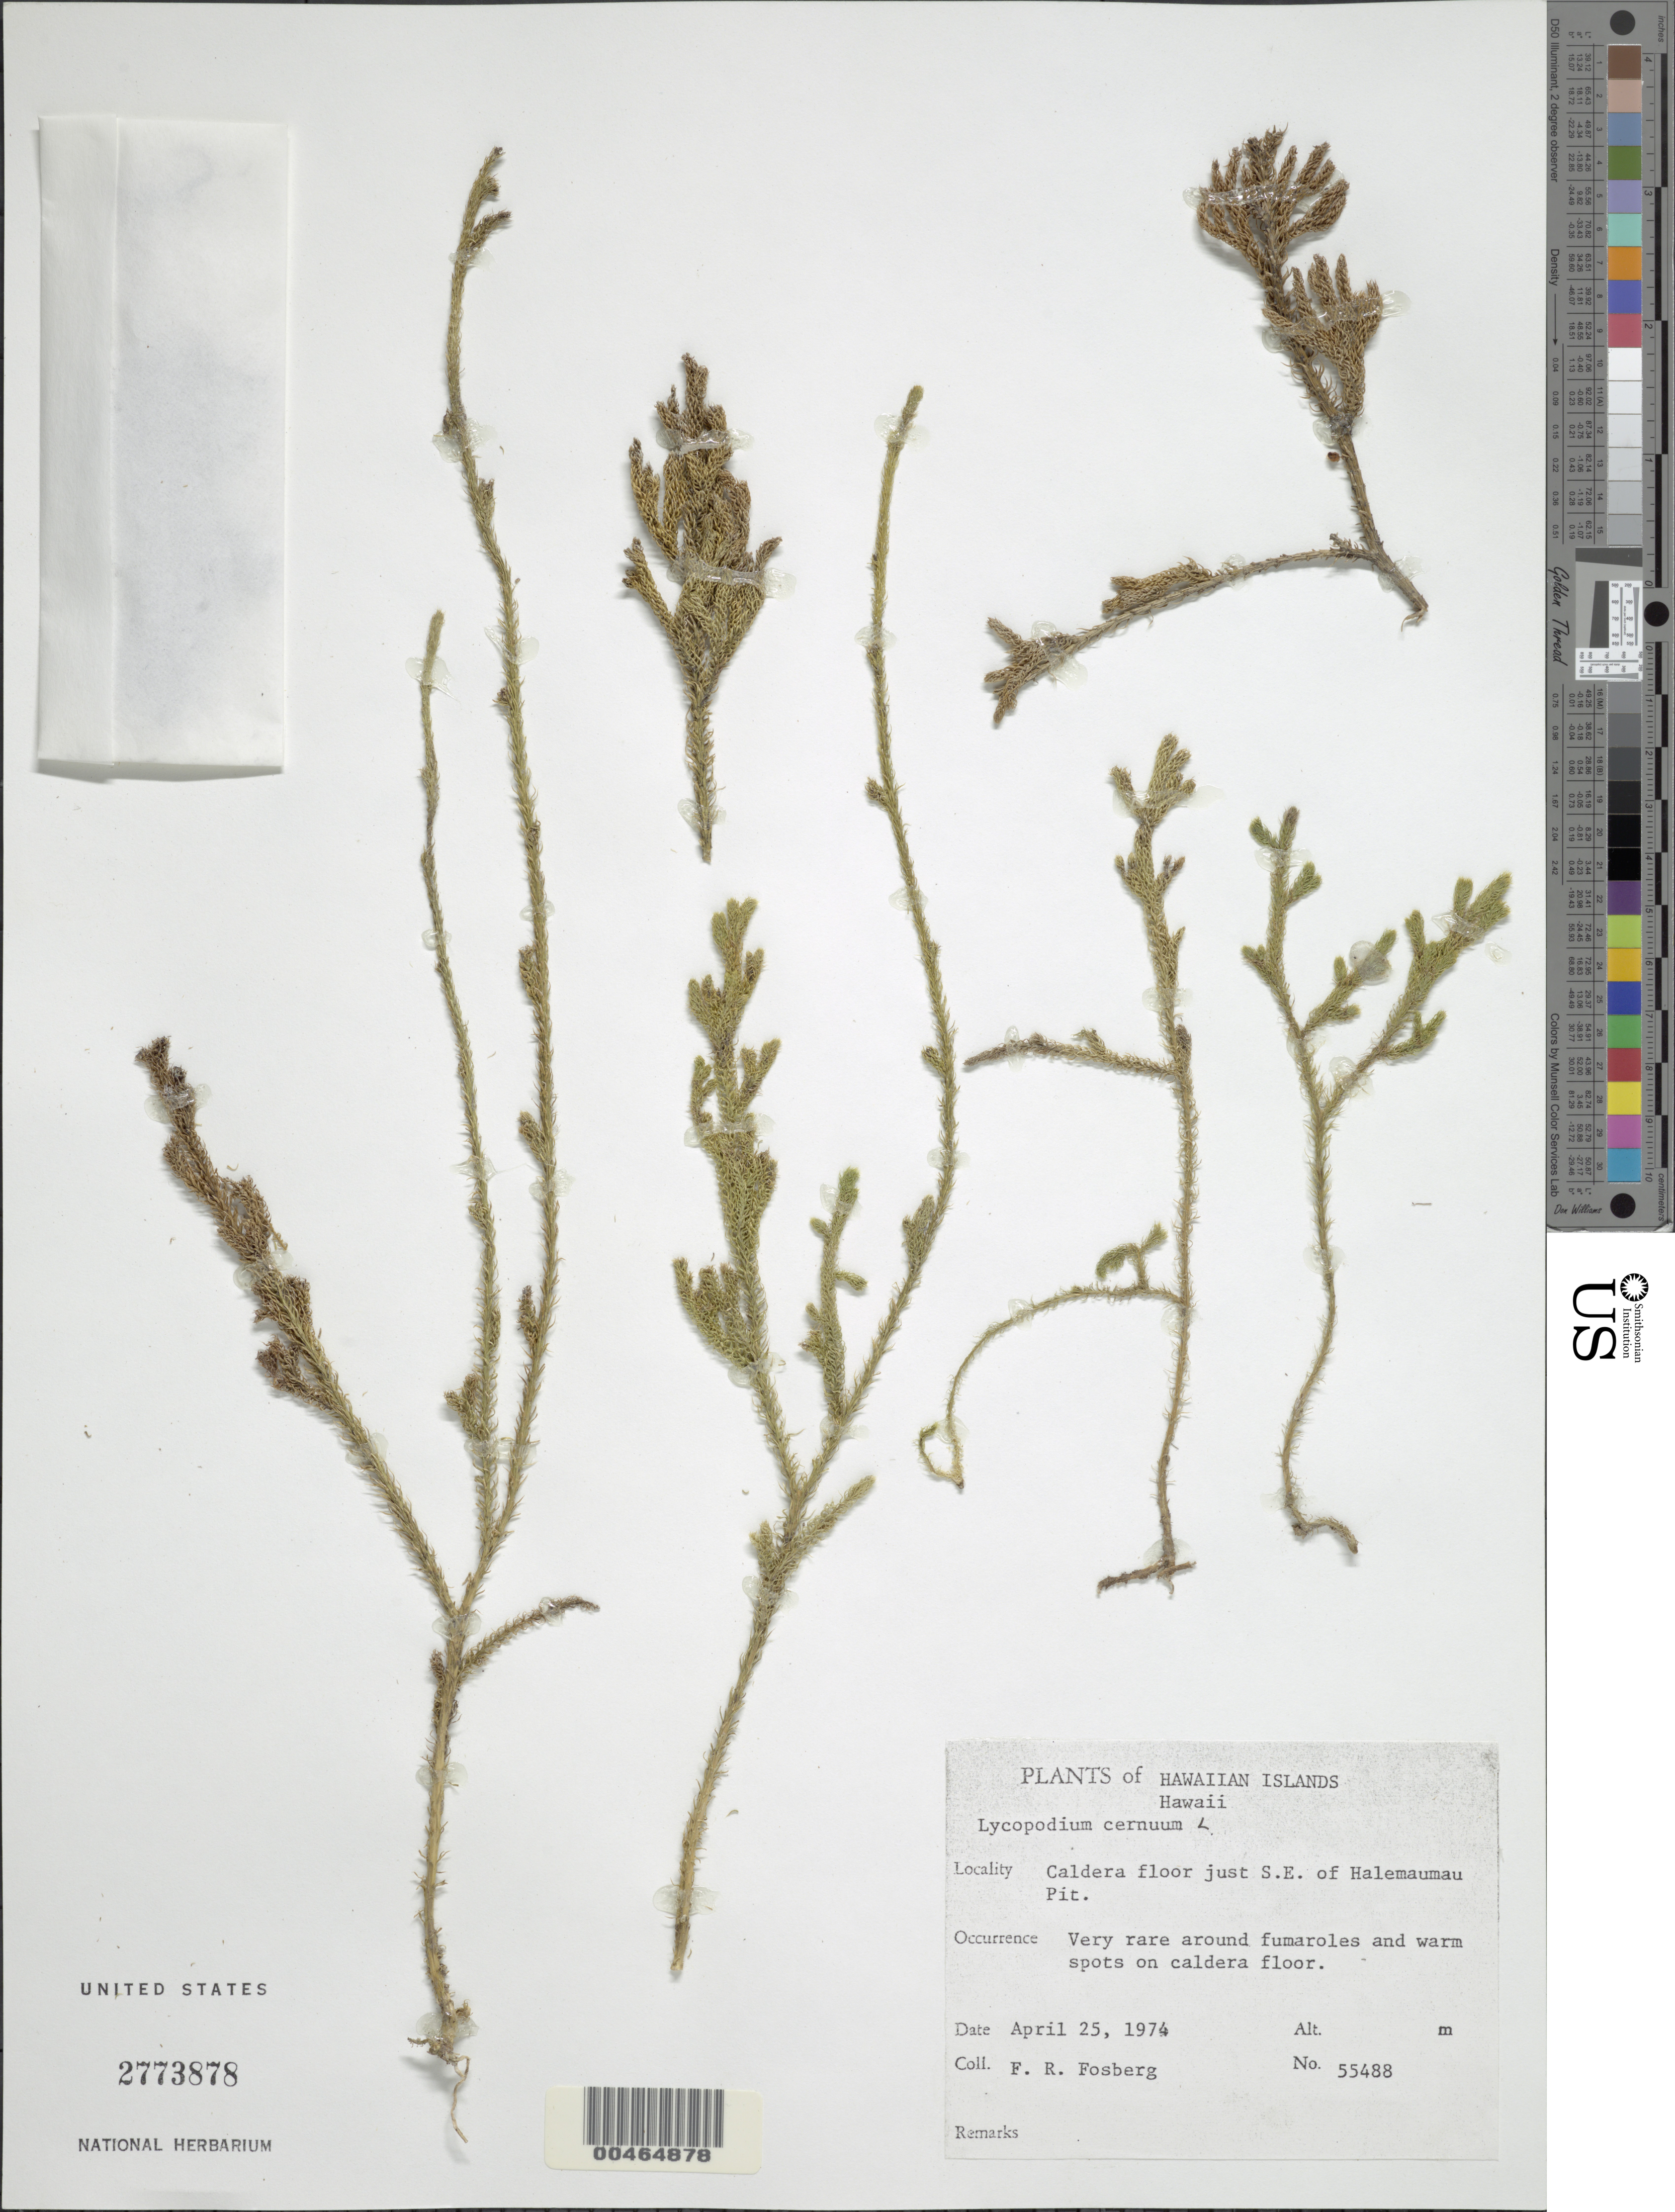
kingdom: Plantae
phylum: Tracheophyta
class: Lycopodiopsida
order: Lycopodiales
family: Lycopodiaceae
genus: Palhinhaea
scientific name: Palhinhaea cernua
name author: (L.) Vasc. & Franco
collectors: F. R. Fosberg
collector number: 55488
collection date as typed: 25 Apr 1974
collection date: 1974-04-25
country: United States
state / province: Hawaii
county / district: Hawaii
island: Hawaii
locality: Caldera floor just SE of Halemaumau Pit.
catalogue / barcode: US 2773978